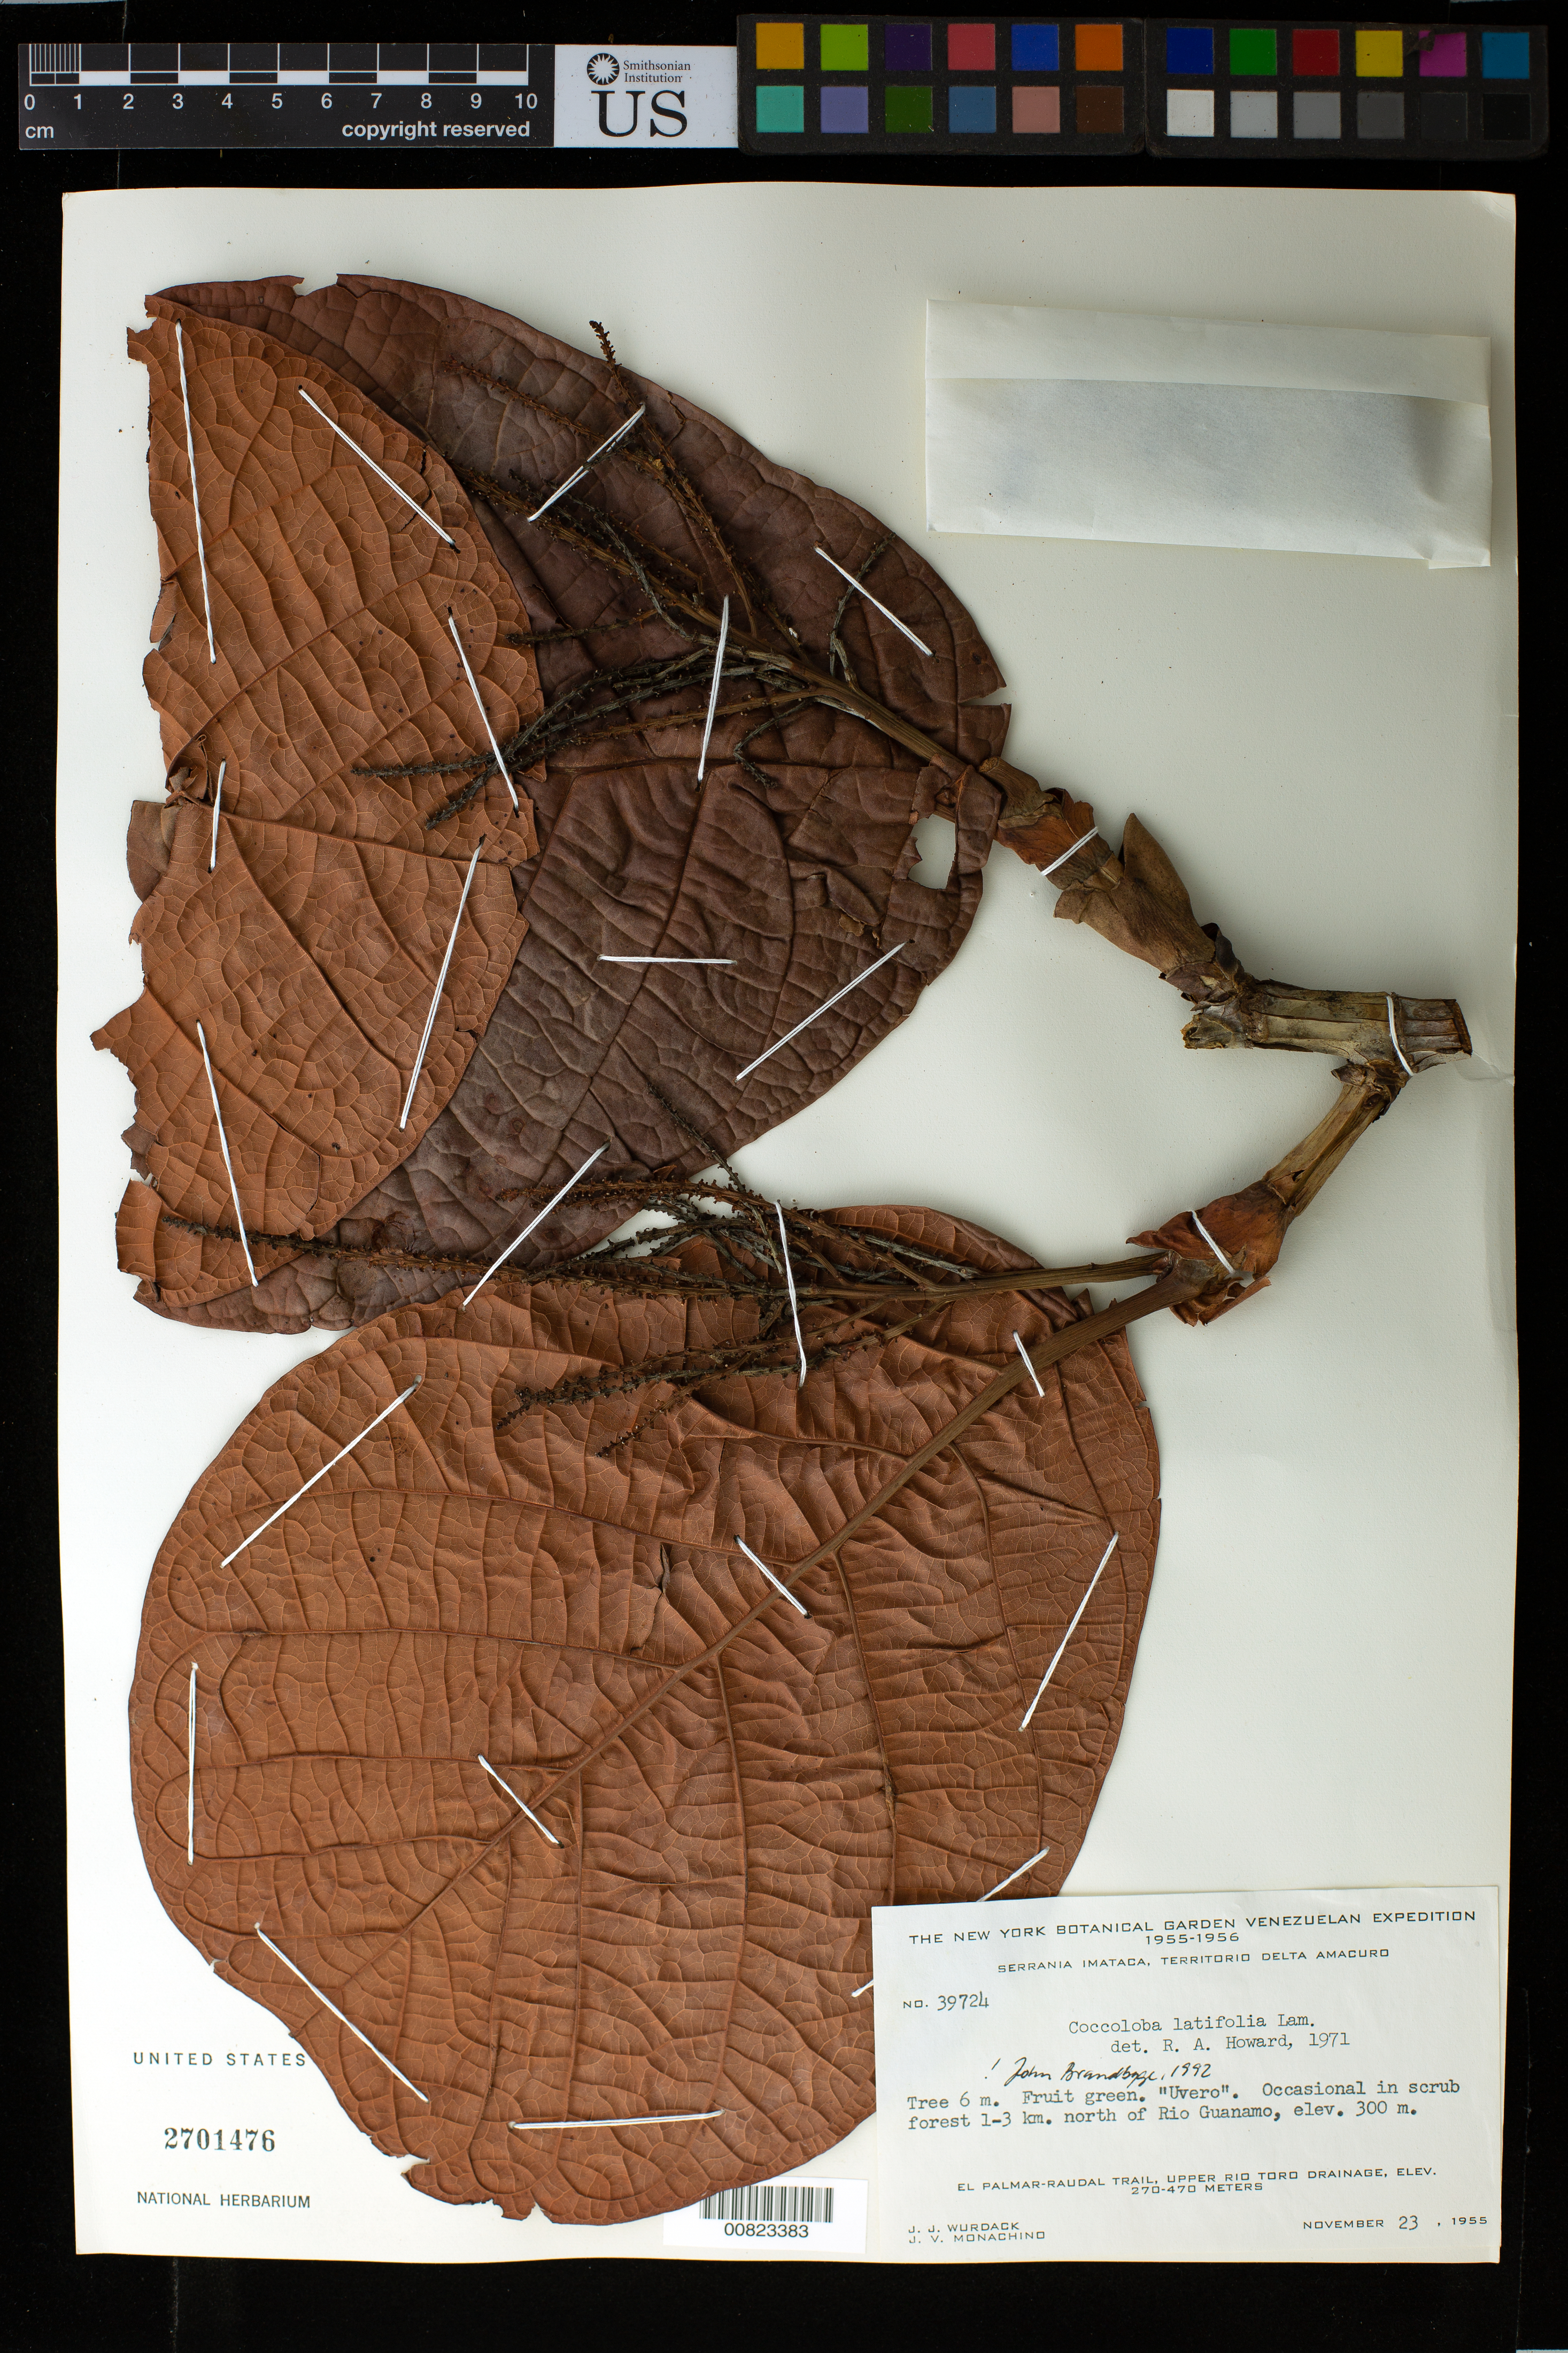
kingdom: Plantae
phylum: Tracheophyta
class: Magnoliopsida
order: Caryophyllales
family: Polygonaceae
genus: Coccoloba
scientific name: Coccoloba latifolia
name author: Lam.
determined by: Brandbyge, J.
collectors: J. J. Wurdack & J. V. Monachino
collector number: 39724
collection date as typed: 23-Nov-55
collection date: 1955-11-23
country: Venezuela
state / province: Delta Amacuro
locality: Serranía Imataca, 1-3 km. north of Río Guanamo, El Palmar-Raudal Trail, Upper Rio Toro Drainage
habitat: Scrub forest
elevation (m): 270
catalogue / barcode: US 2701476